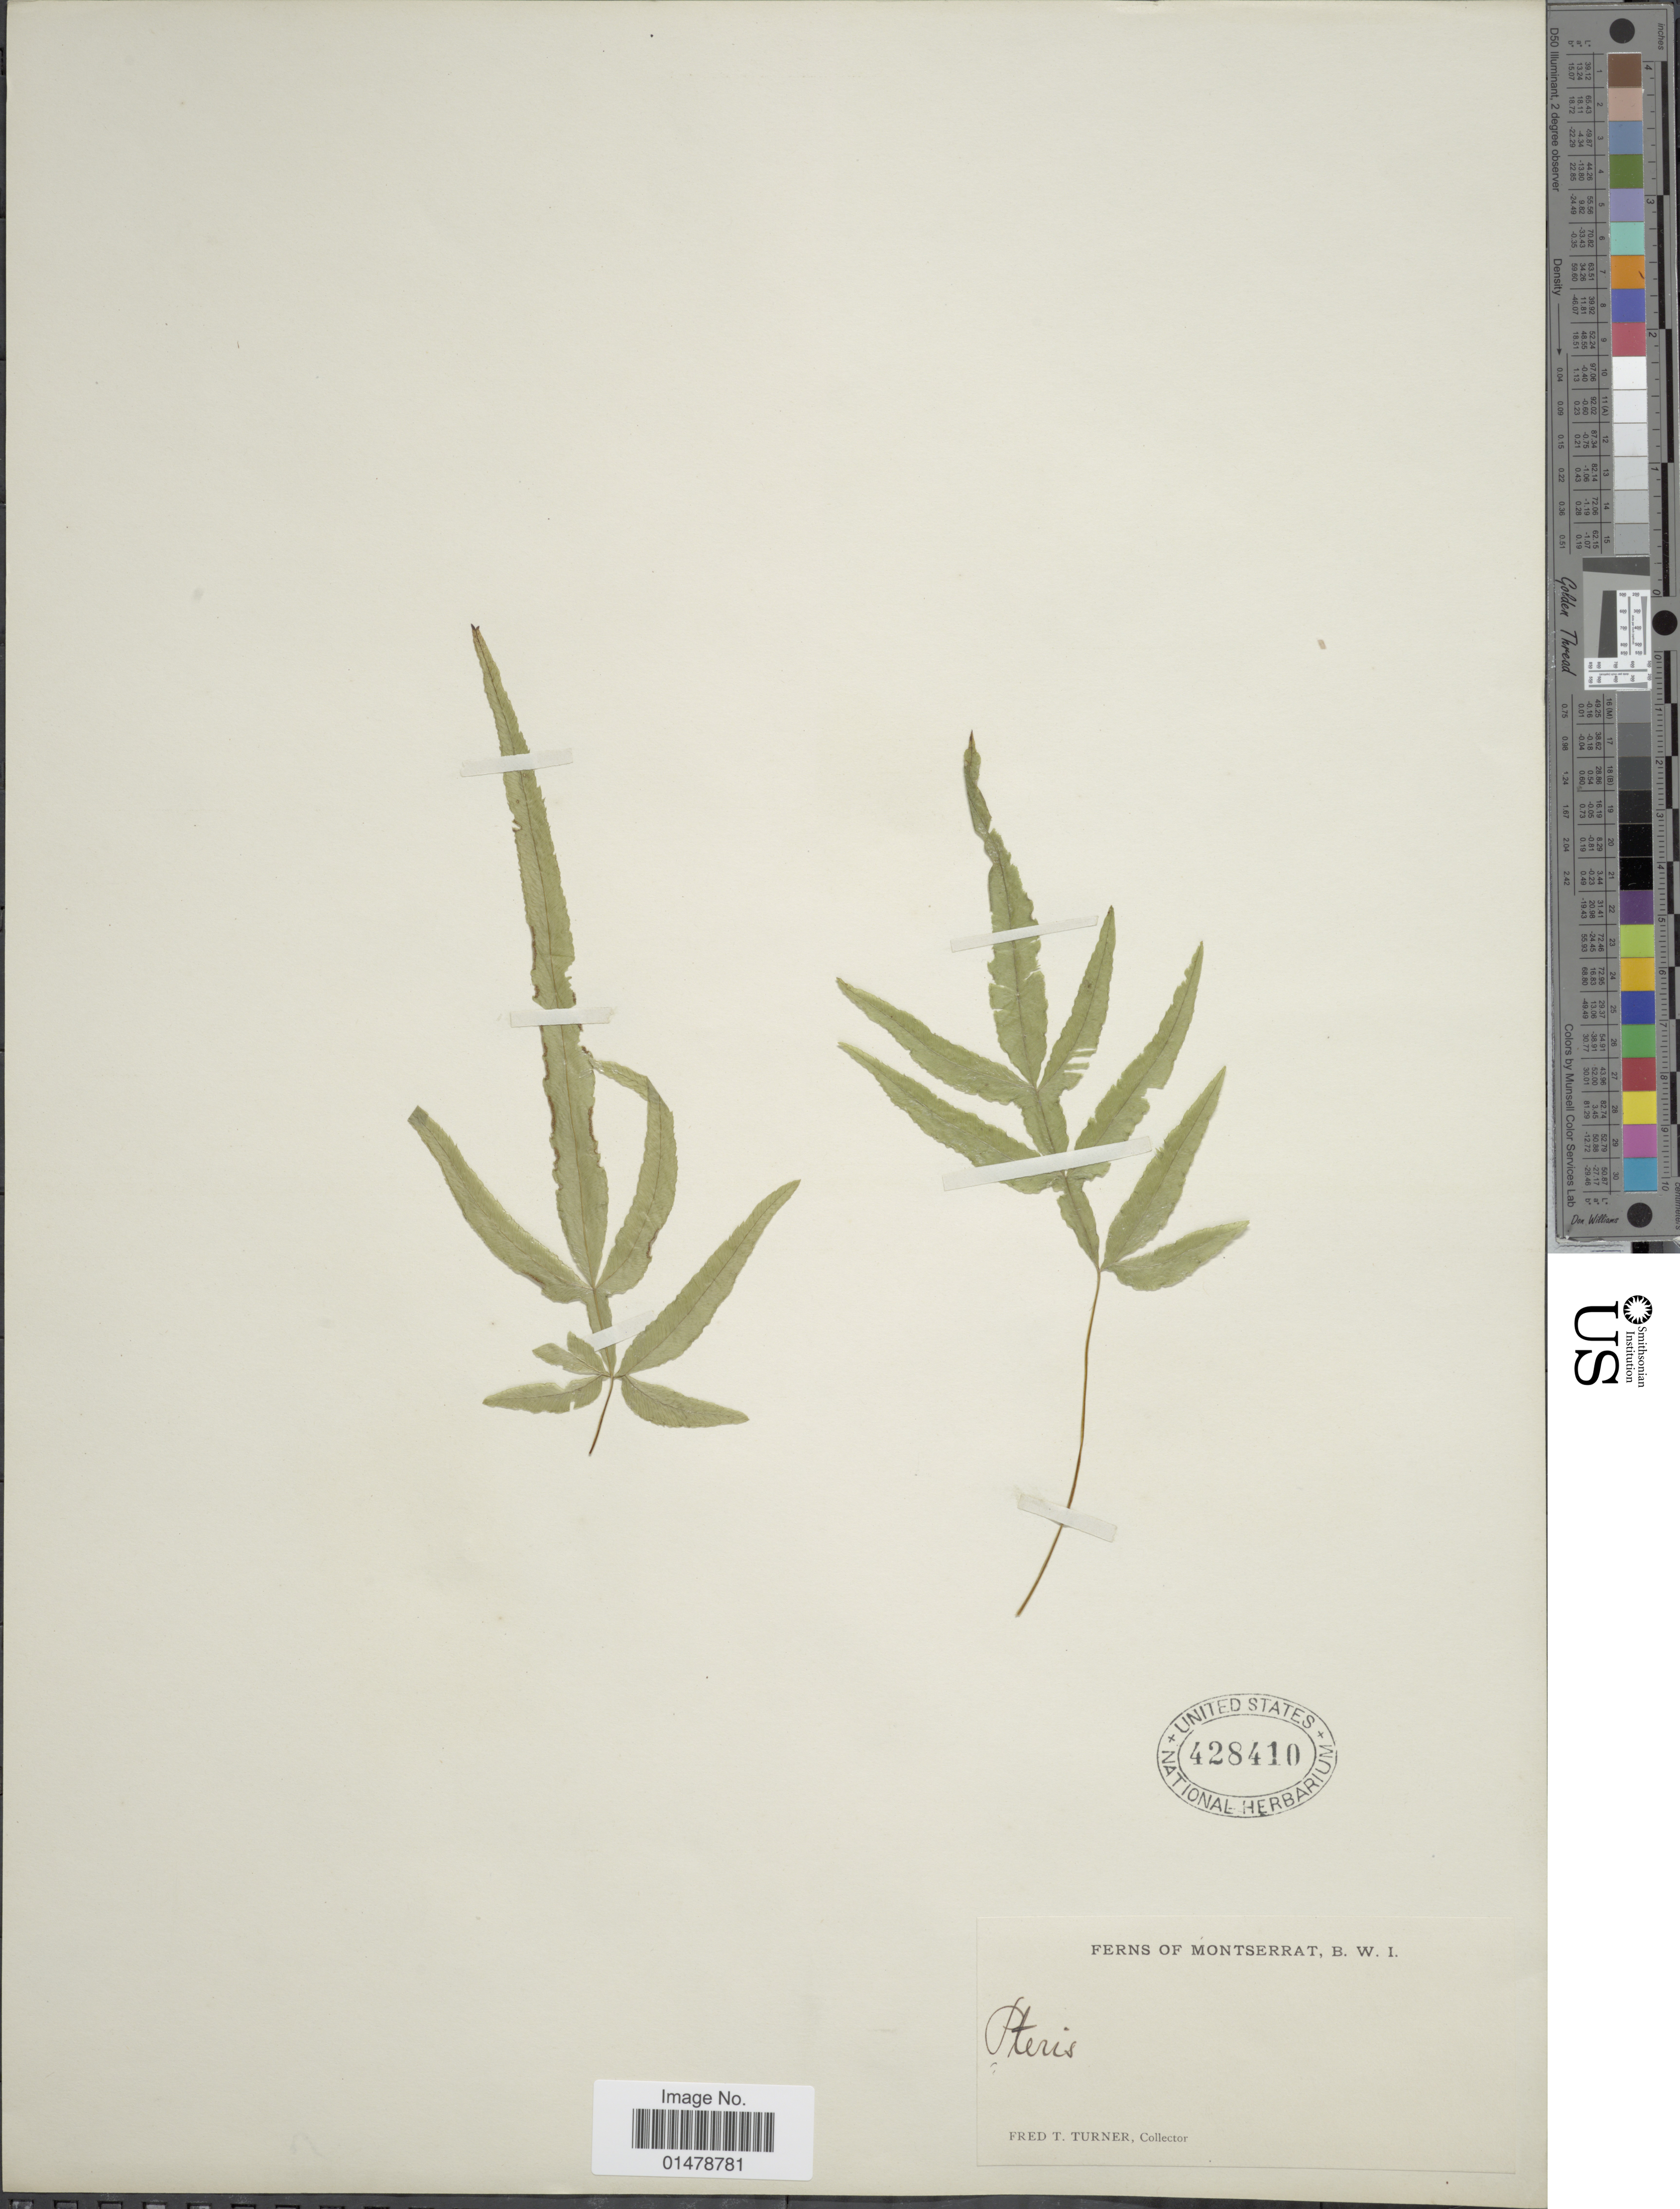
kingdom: Plantae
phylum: Tracheophyta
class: Polypodiopsida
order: Polypodiales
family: Pteridaceae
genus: Pteris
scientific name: Pteris multifida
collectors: F. T. Turner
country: Montserrat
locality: B.W.I.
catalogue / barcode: US 428410